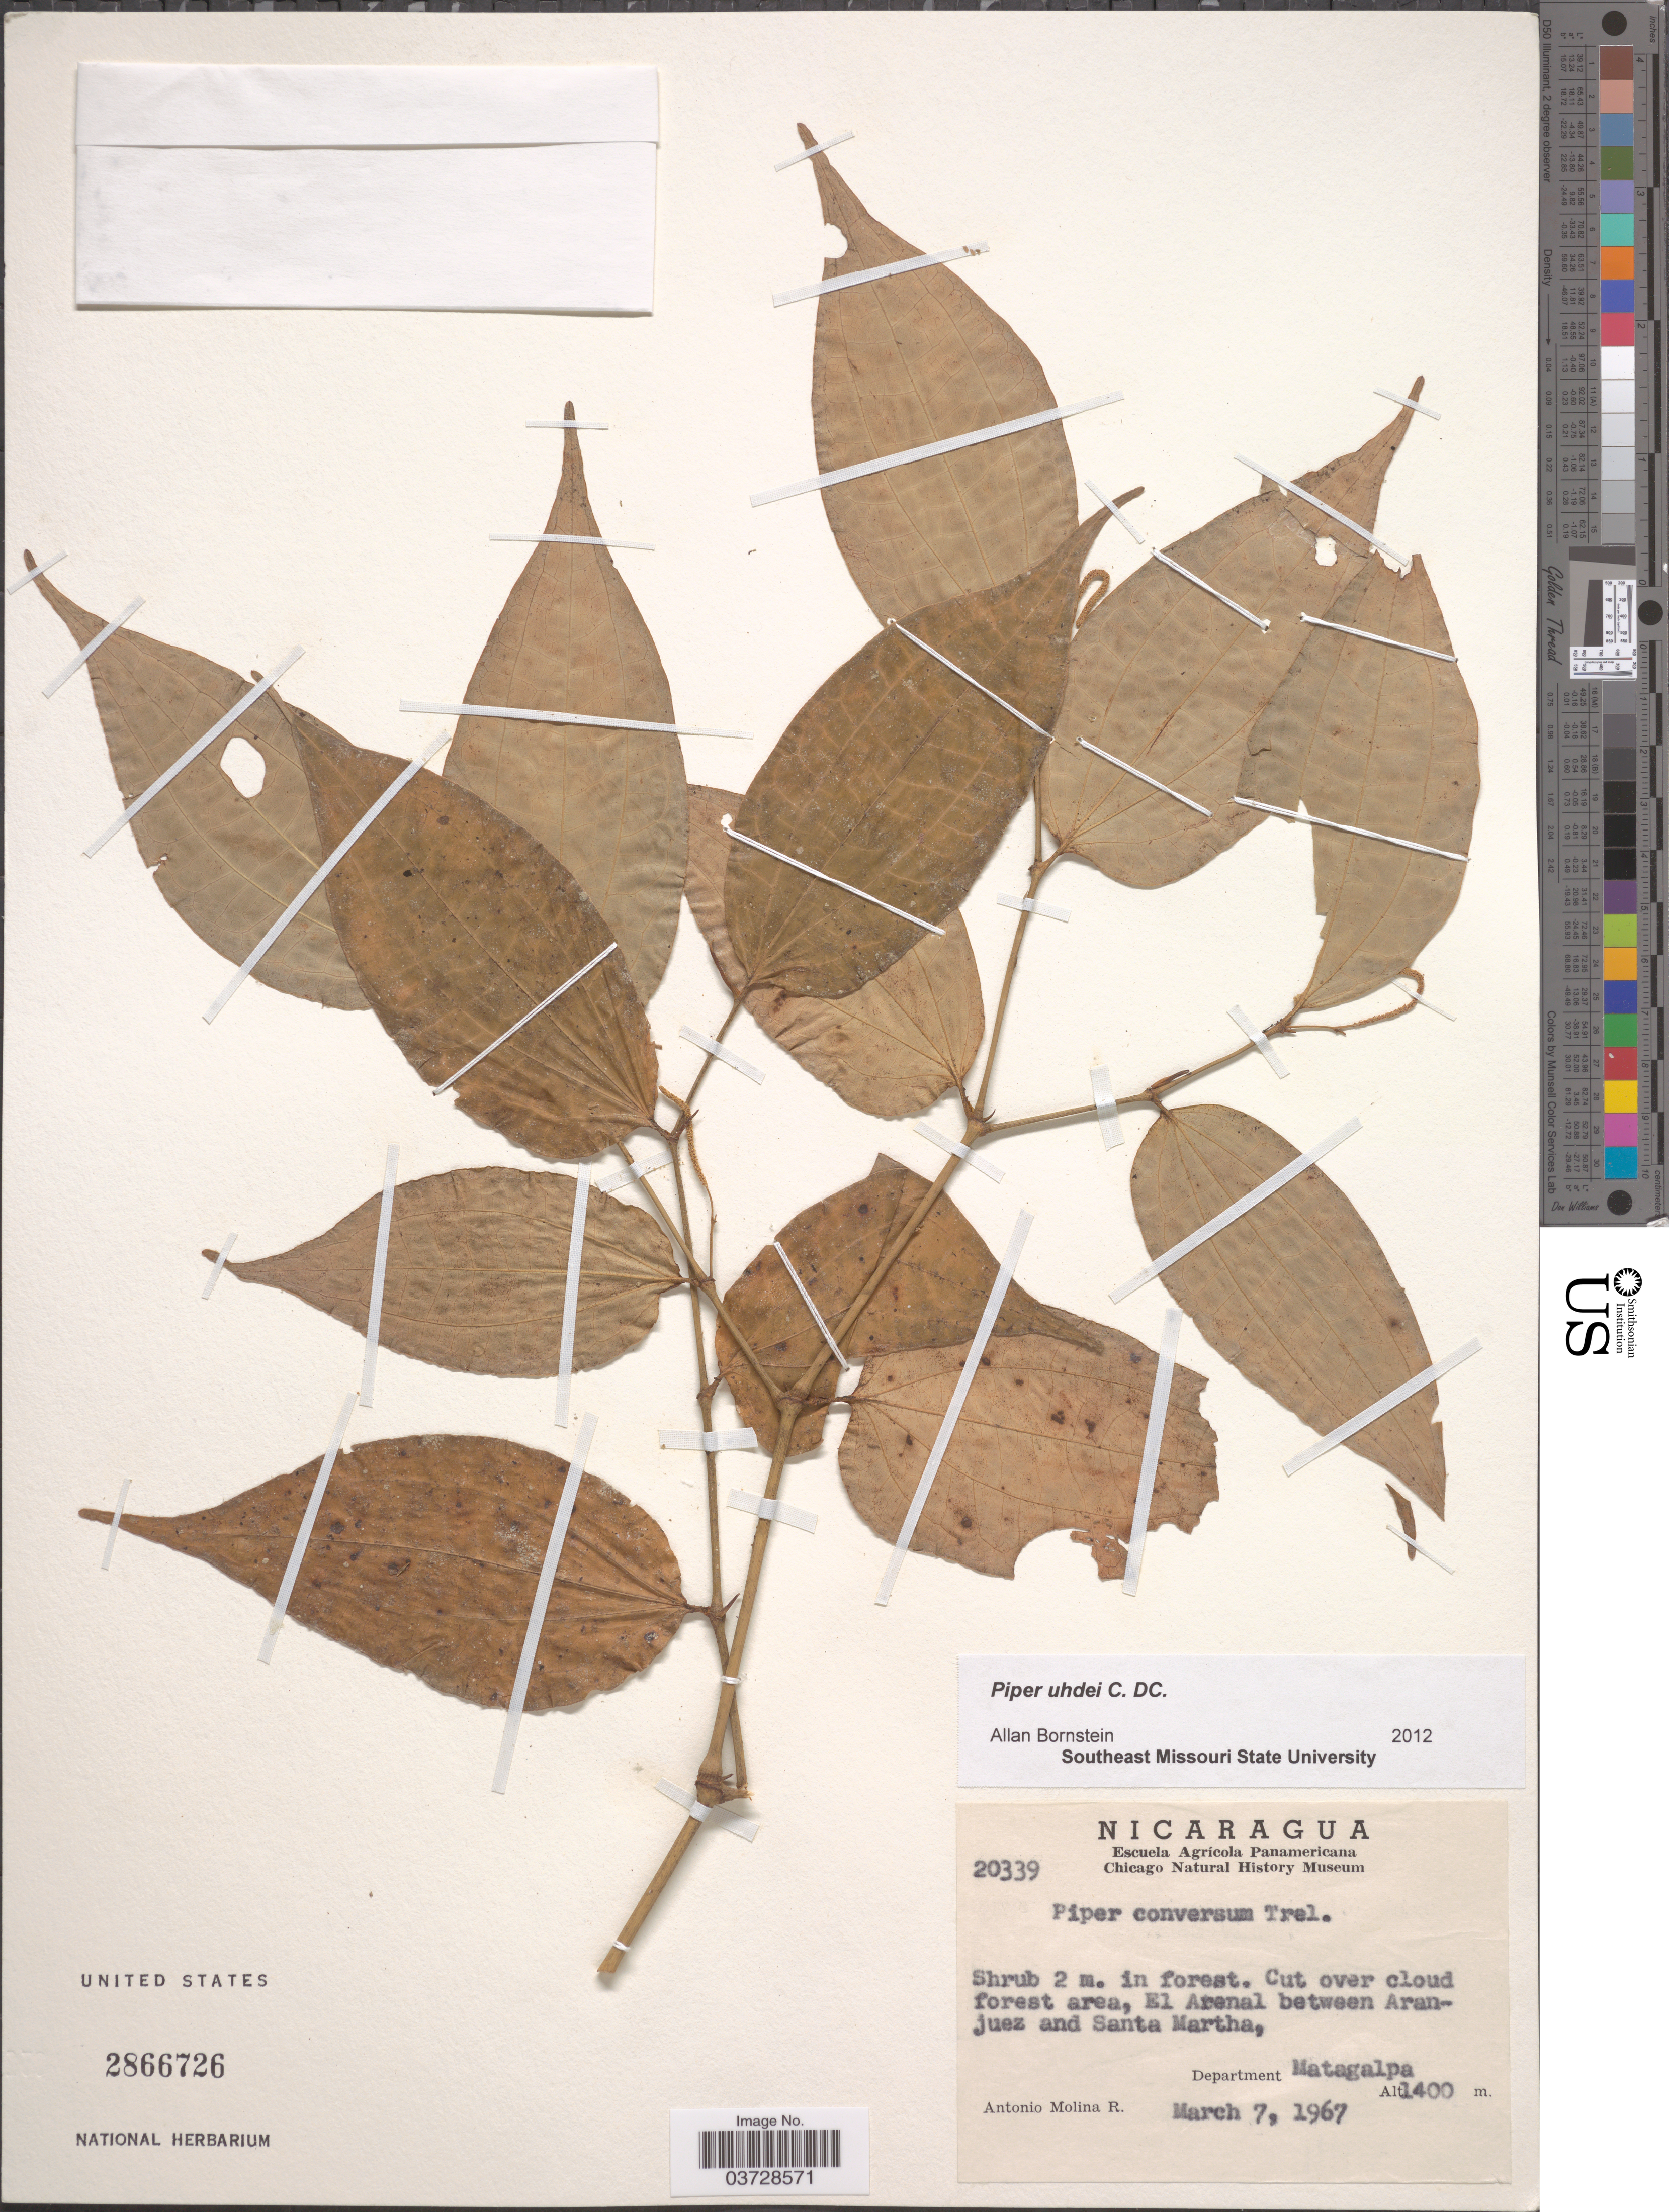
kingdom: Plantae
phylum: Tracheophyta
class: Magnoliopsida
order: Piperales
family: Piperaceae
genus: Piper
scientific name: Piper uhdei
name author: C. DC.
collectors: A. Molina R.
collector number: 20339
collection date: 1967-03-07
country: Nicaragua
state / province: Matagalpa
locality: El Arenal between Aranjuez and Santa Martha, Department Matagalpa.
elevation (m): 1400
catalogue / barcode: US 2866726